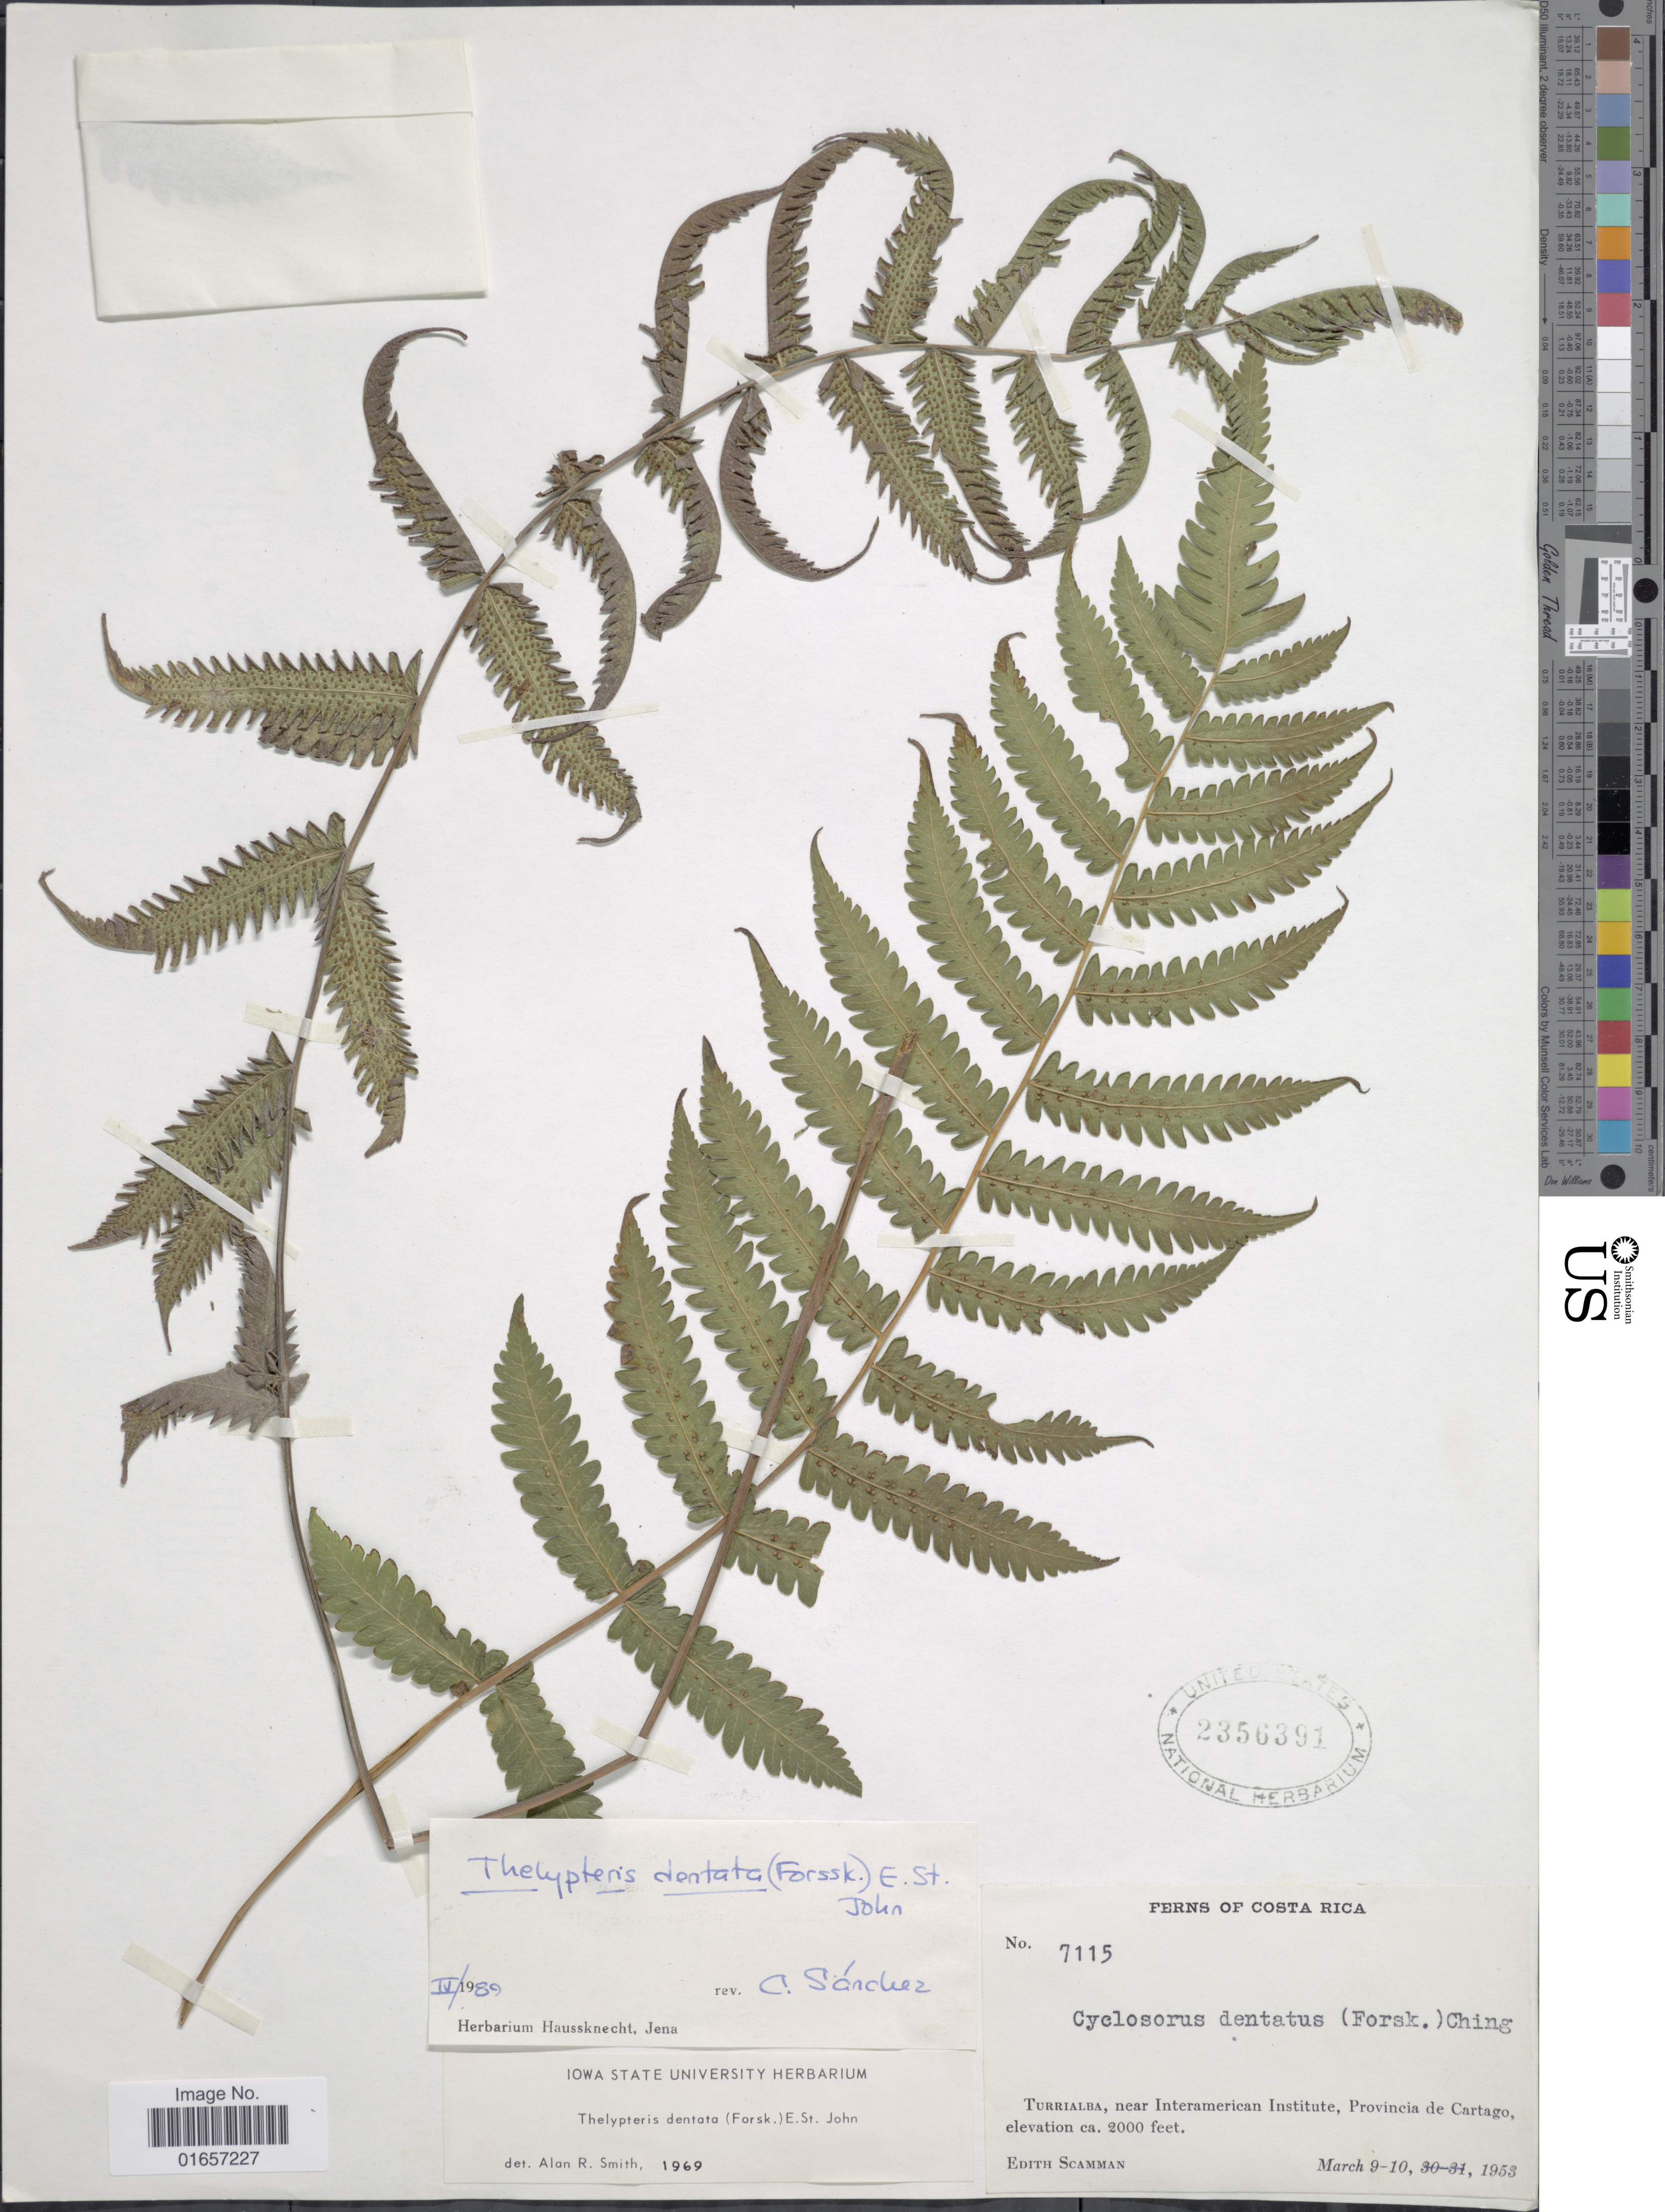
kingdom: Plantae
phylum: Tracheophyta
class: Polypodiopsida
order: Polypodiales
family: Thelypteridaceae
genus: Christella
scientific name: Christella dentata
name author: (Forssk.) Brownsey & Jermy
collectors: E. Scamman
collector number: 7115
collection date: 1953-03-09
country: Costa Rica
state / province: Cartago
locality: Turrialba, near Interamerican Institute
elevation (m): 610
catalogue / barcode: US 2356391